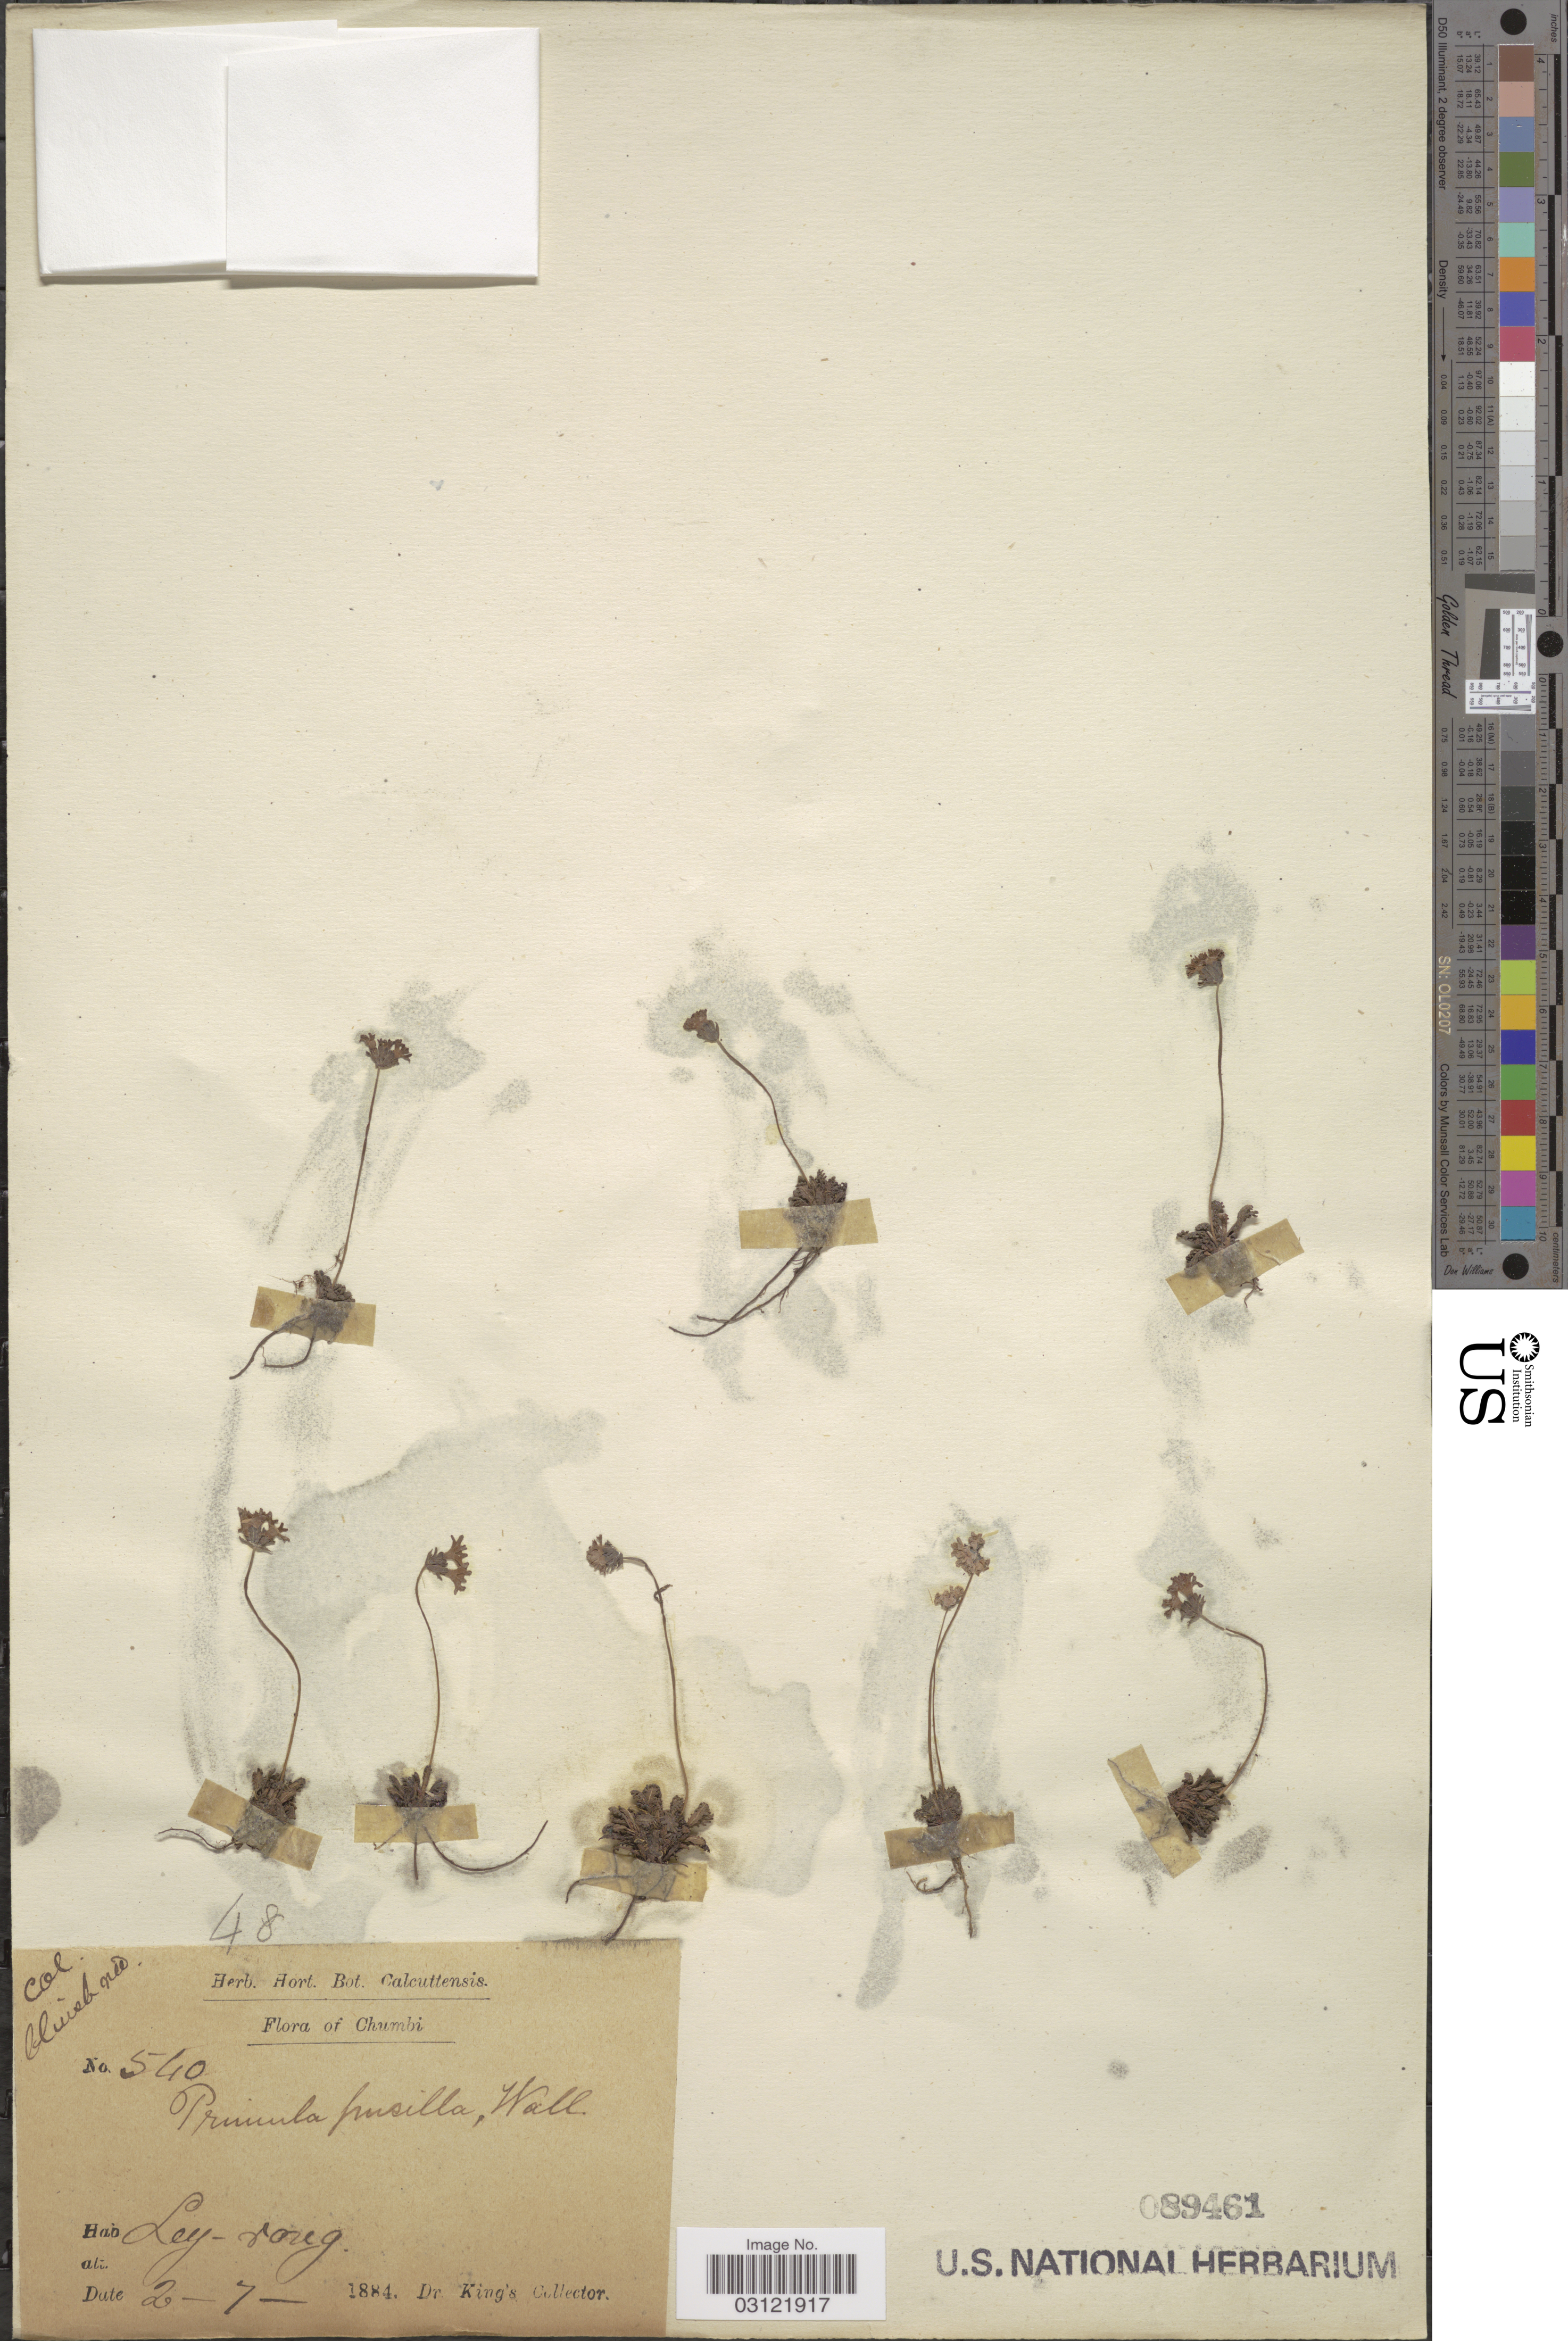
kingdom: Plantae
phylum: Tracheophyta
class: Magnoliopsida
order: Ericales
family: Primulaceae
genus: Primula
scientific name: Primula pusilla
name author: Goldie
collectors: Dr. King's collector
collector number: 540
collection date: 1884-07-02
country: India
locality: Chumbi. Ley-rong.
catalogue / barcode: US 89461